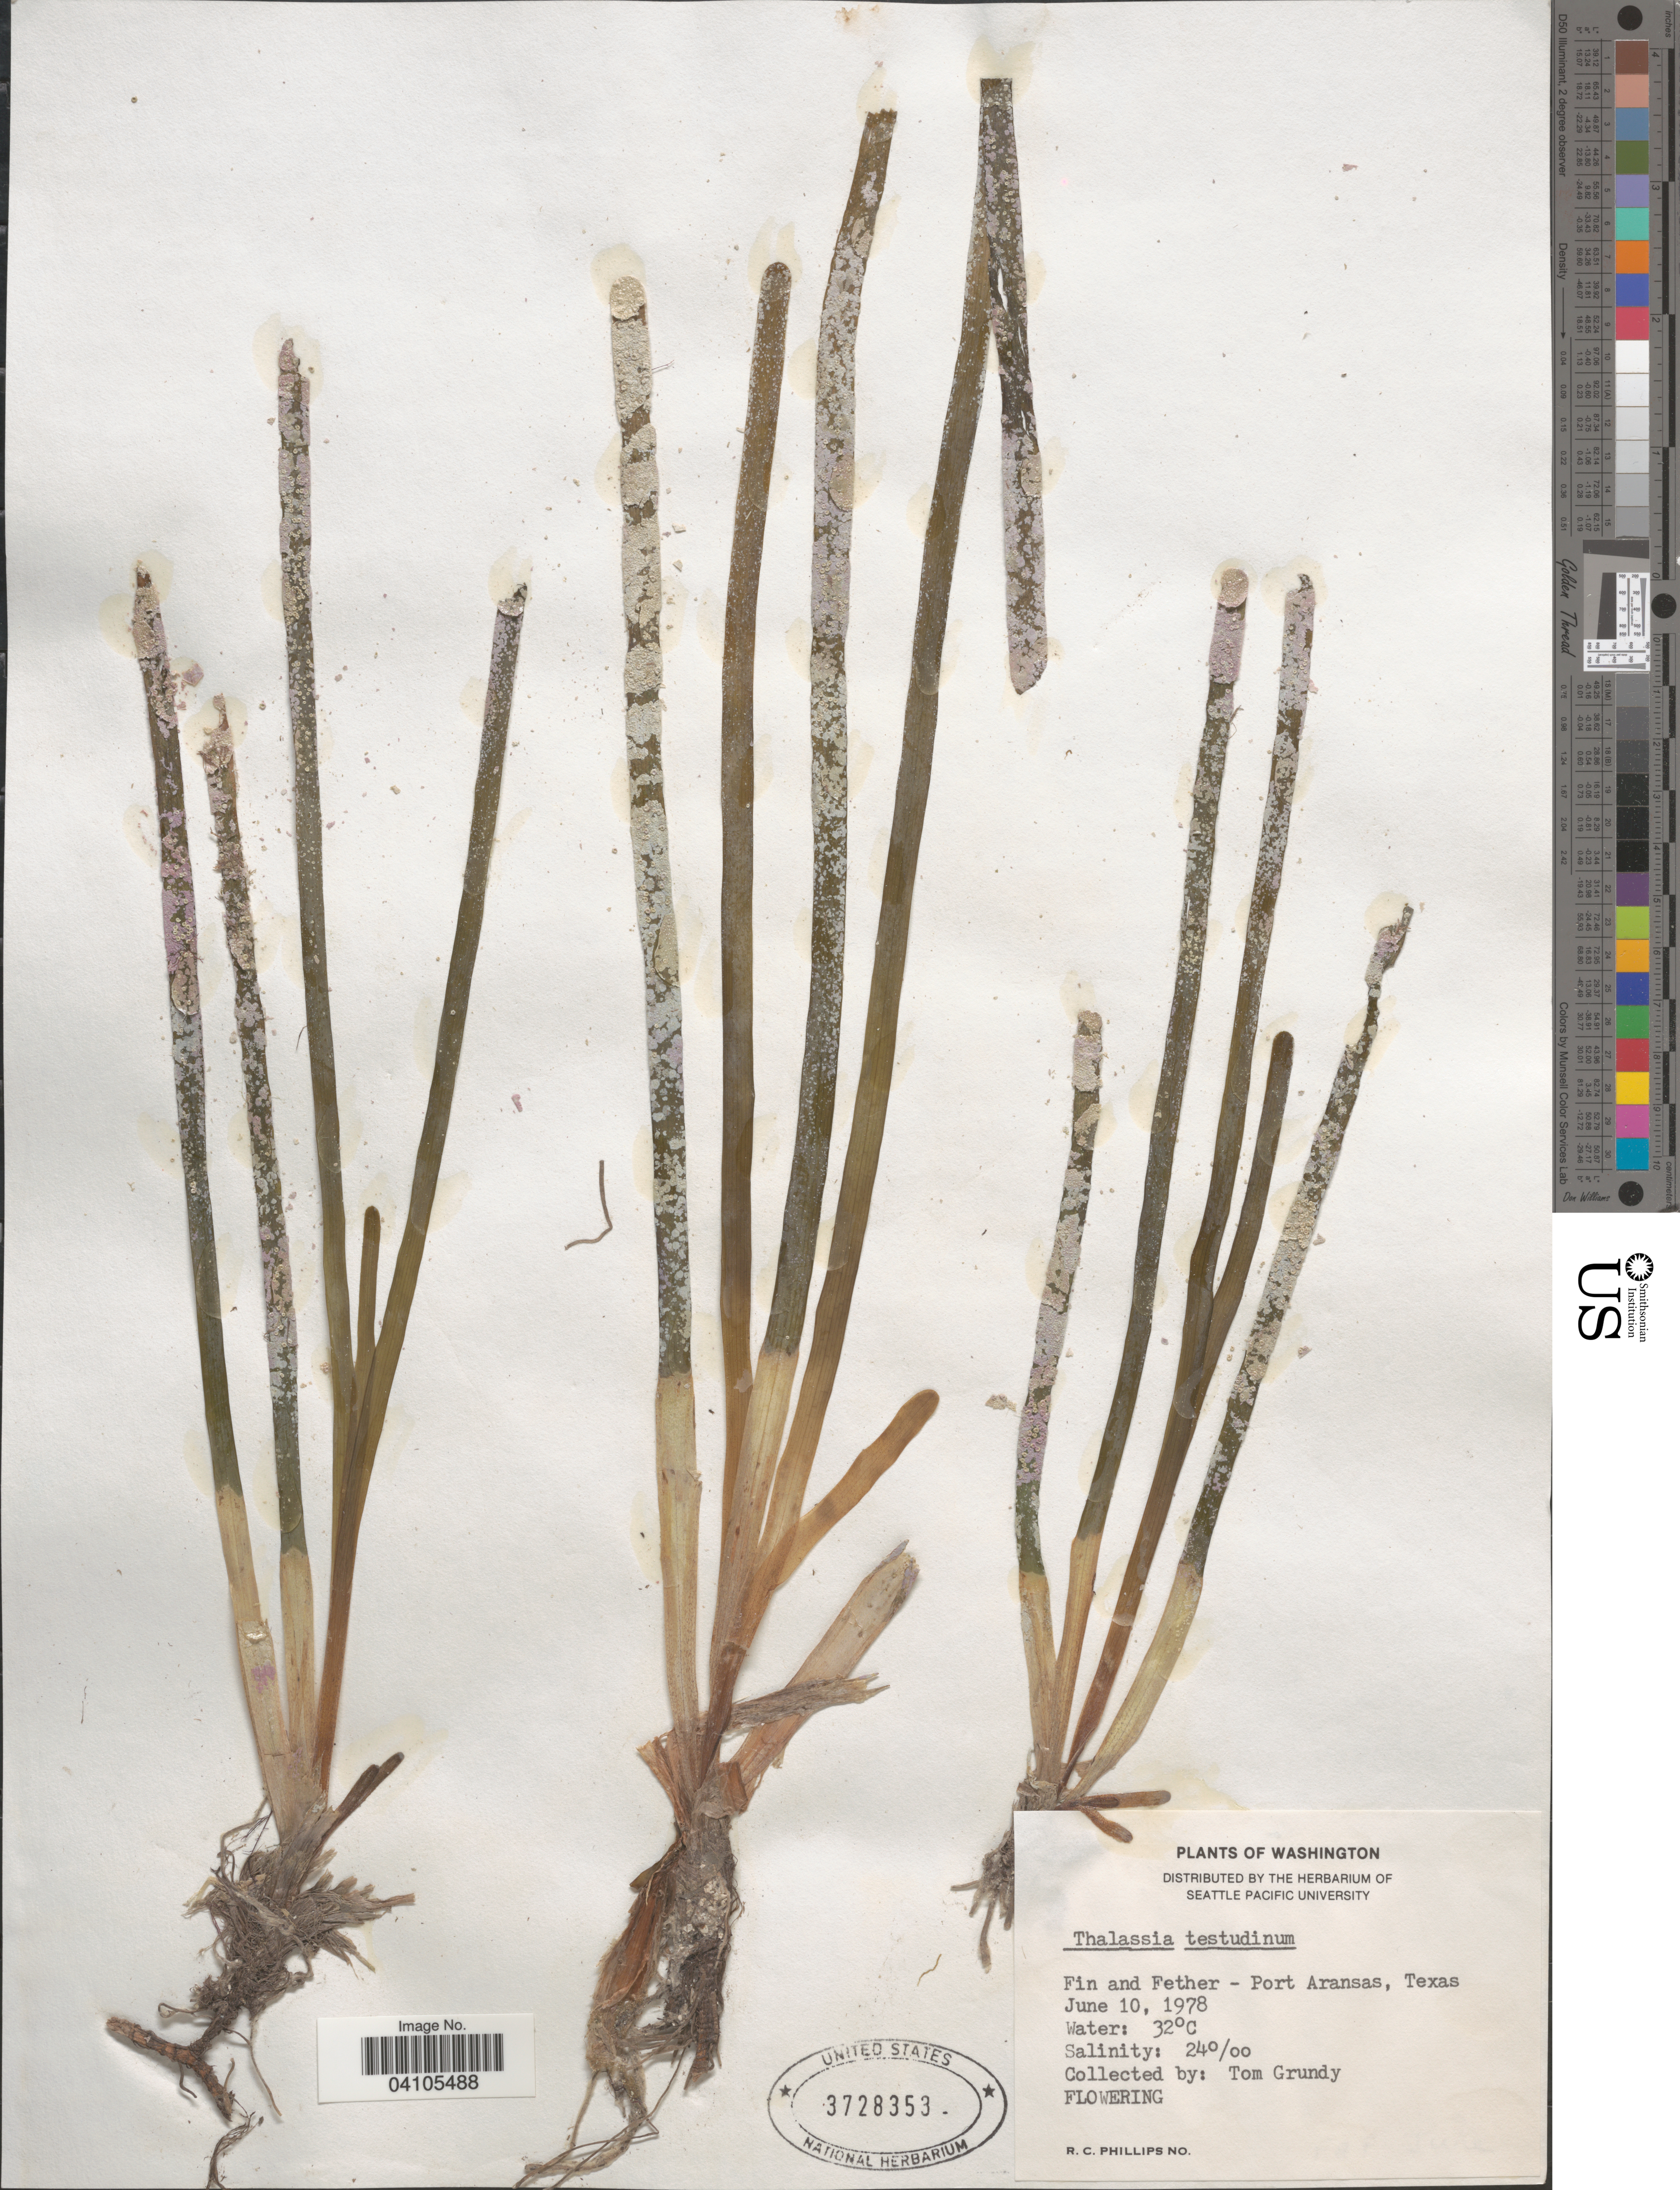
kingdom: Plantae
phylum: Tracheophyta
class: Liliopsida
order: Alismatales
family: Hydrocharitaceae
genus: Thalassia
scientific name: Thalassia testudinum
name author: Banks & Sol. ex K.D. Koenig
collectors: T. Grundy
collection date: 1978-06-10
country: United States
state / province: Texas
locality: Fin and Fether - Port Aransas.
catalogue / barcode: US 3728353